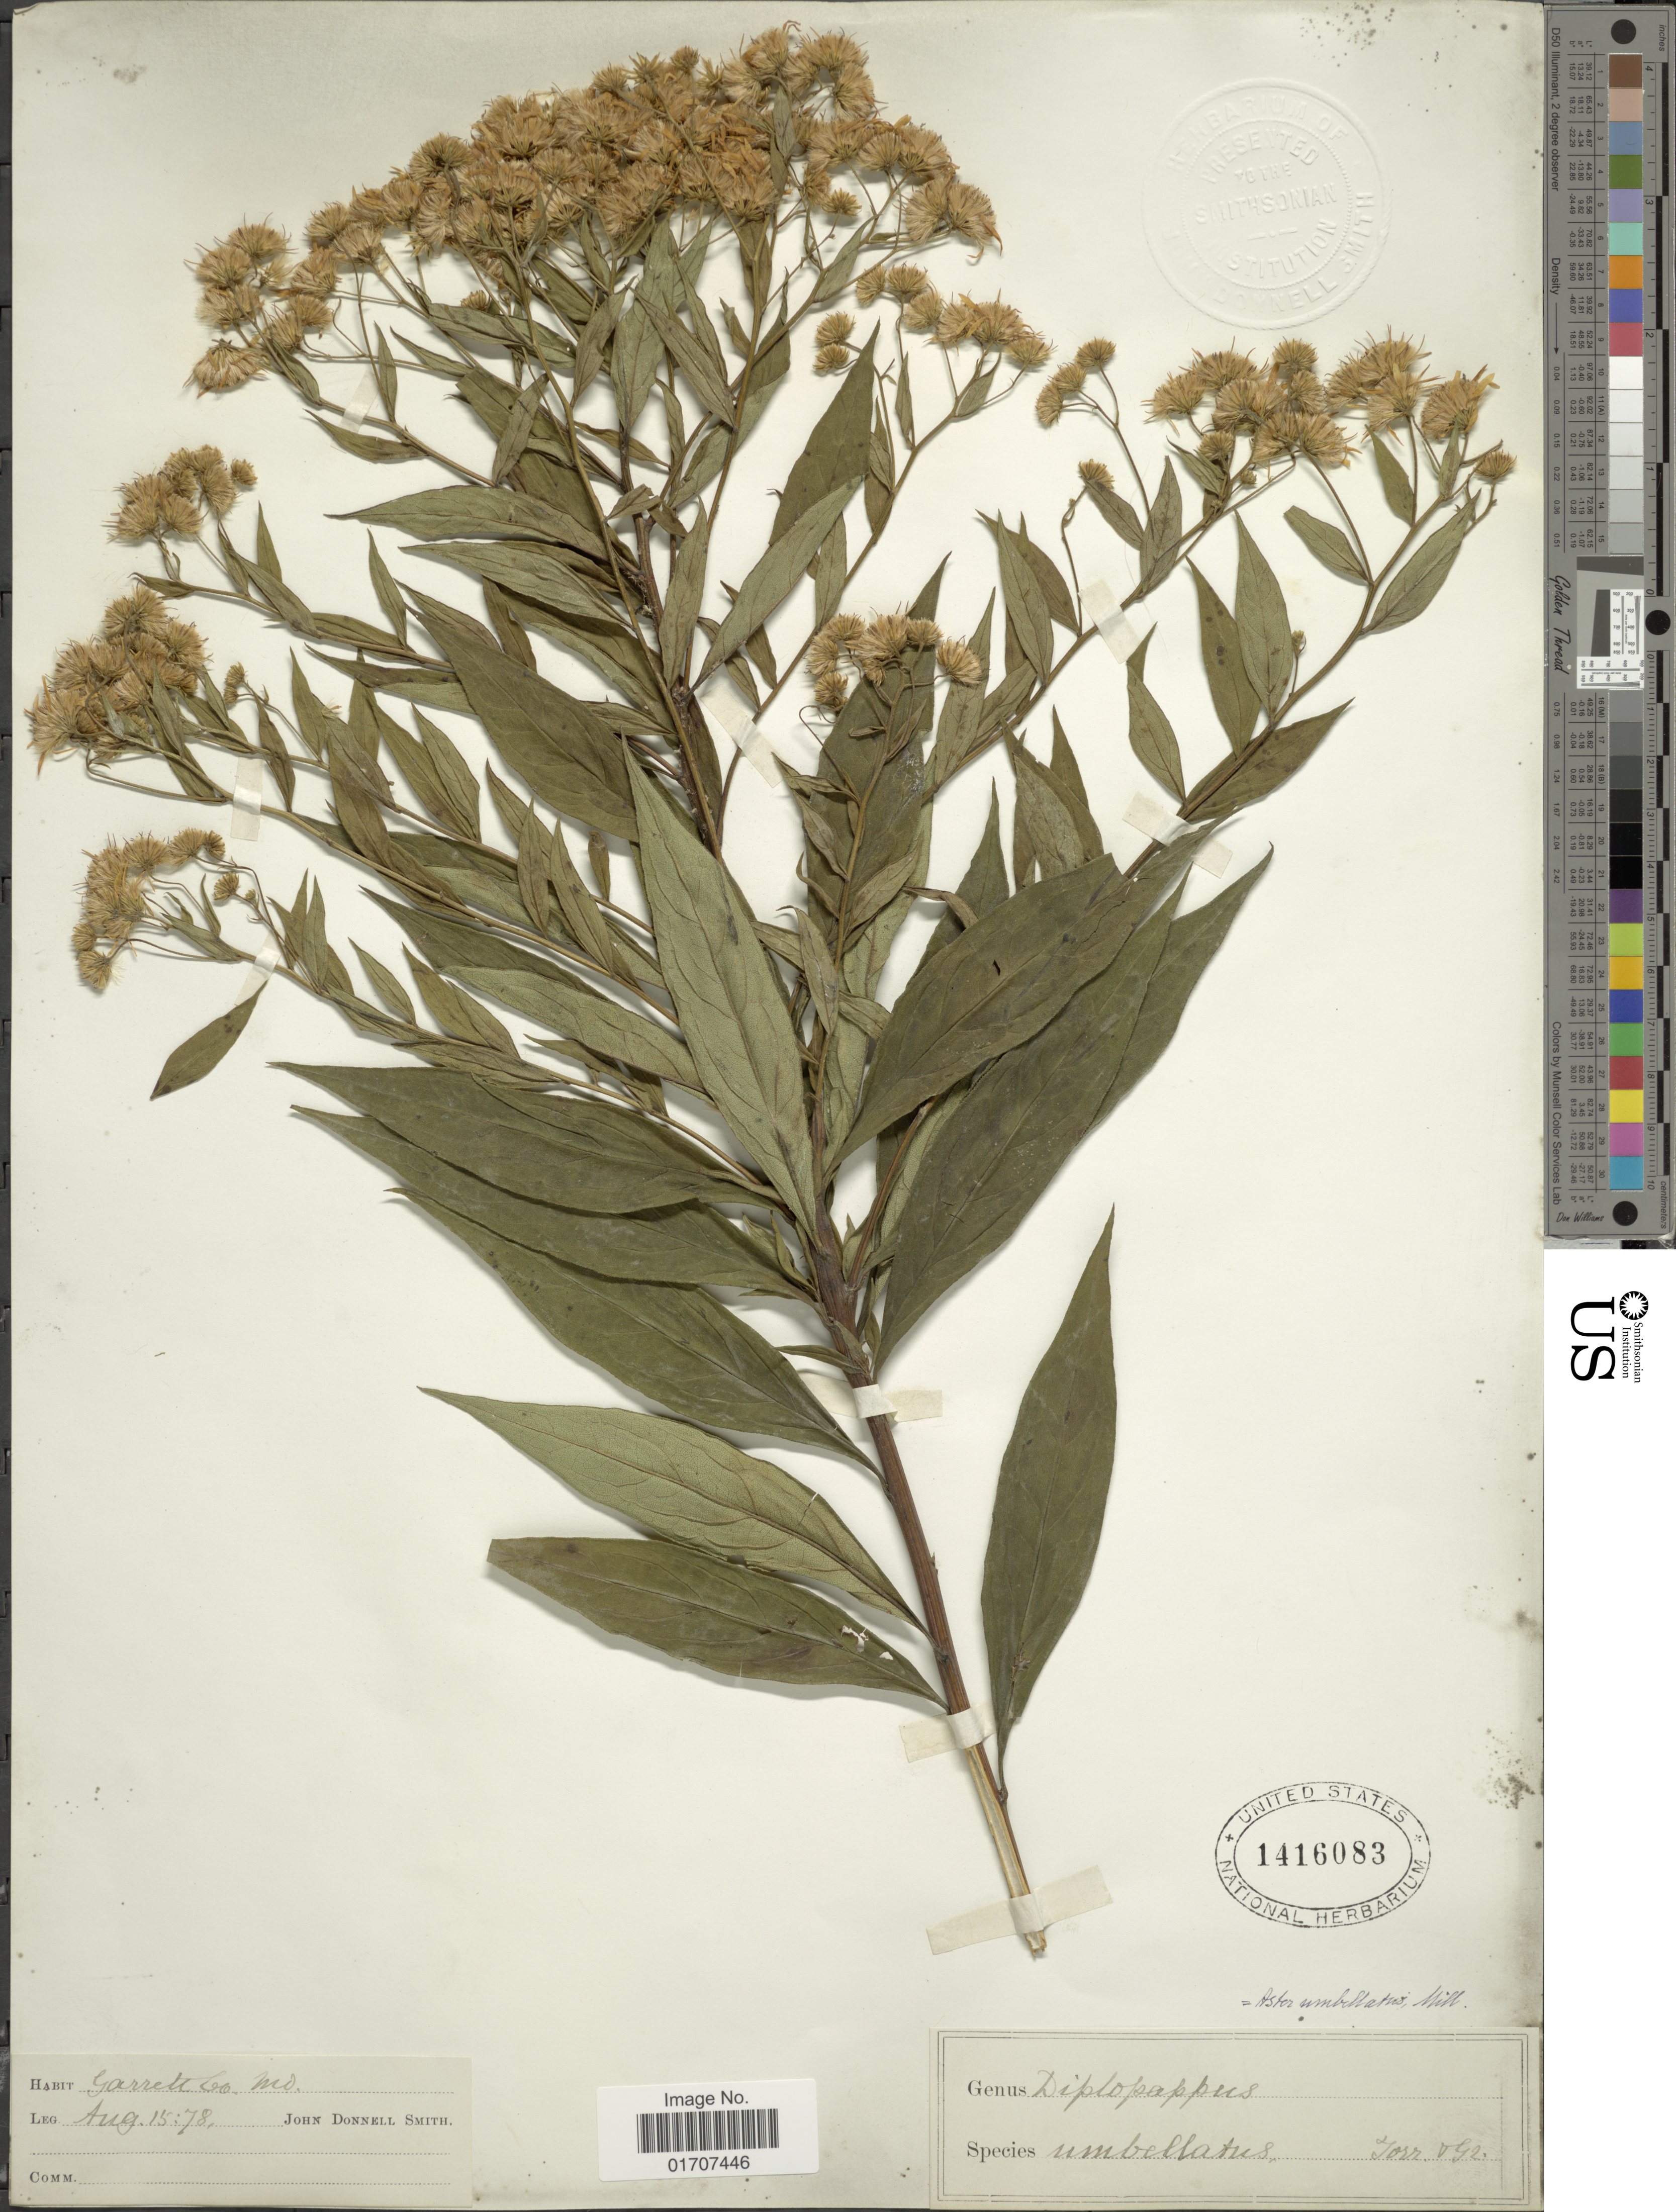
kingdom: Plantae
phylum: Tracheophyta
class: Magnoliopsida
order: Asterales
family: Asteraceae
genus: Doellingeria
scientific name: Doellingeria umbellata var. umbellata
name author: Nees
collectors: J. Donnell Smith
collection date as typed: Transcribed d/m/y: 15/8/78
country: United States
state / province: Maryland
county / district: Garrett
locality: Garrett Co., Md.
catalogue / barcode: US 1416083